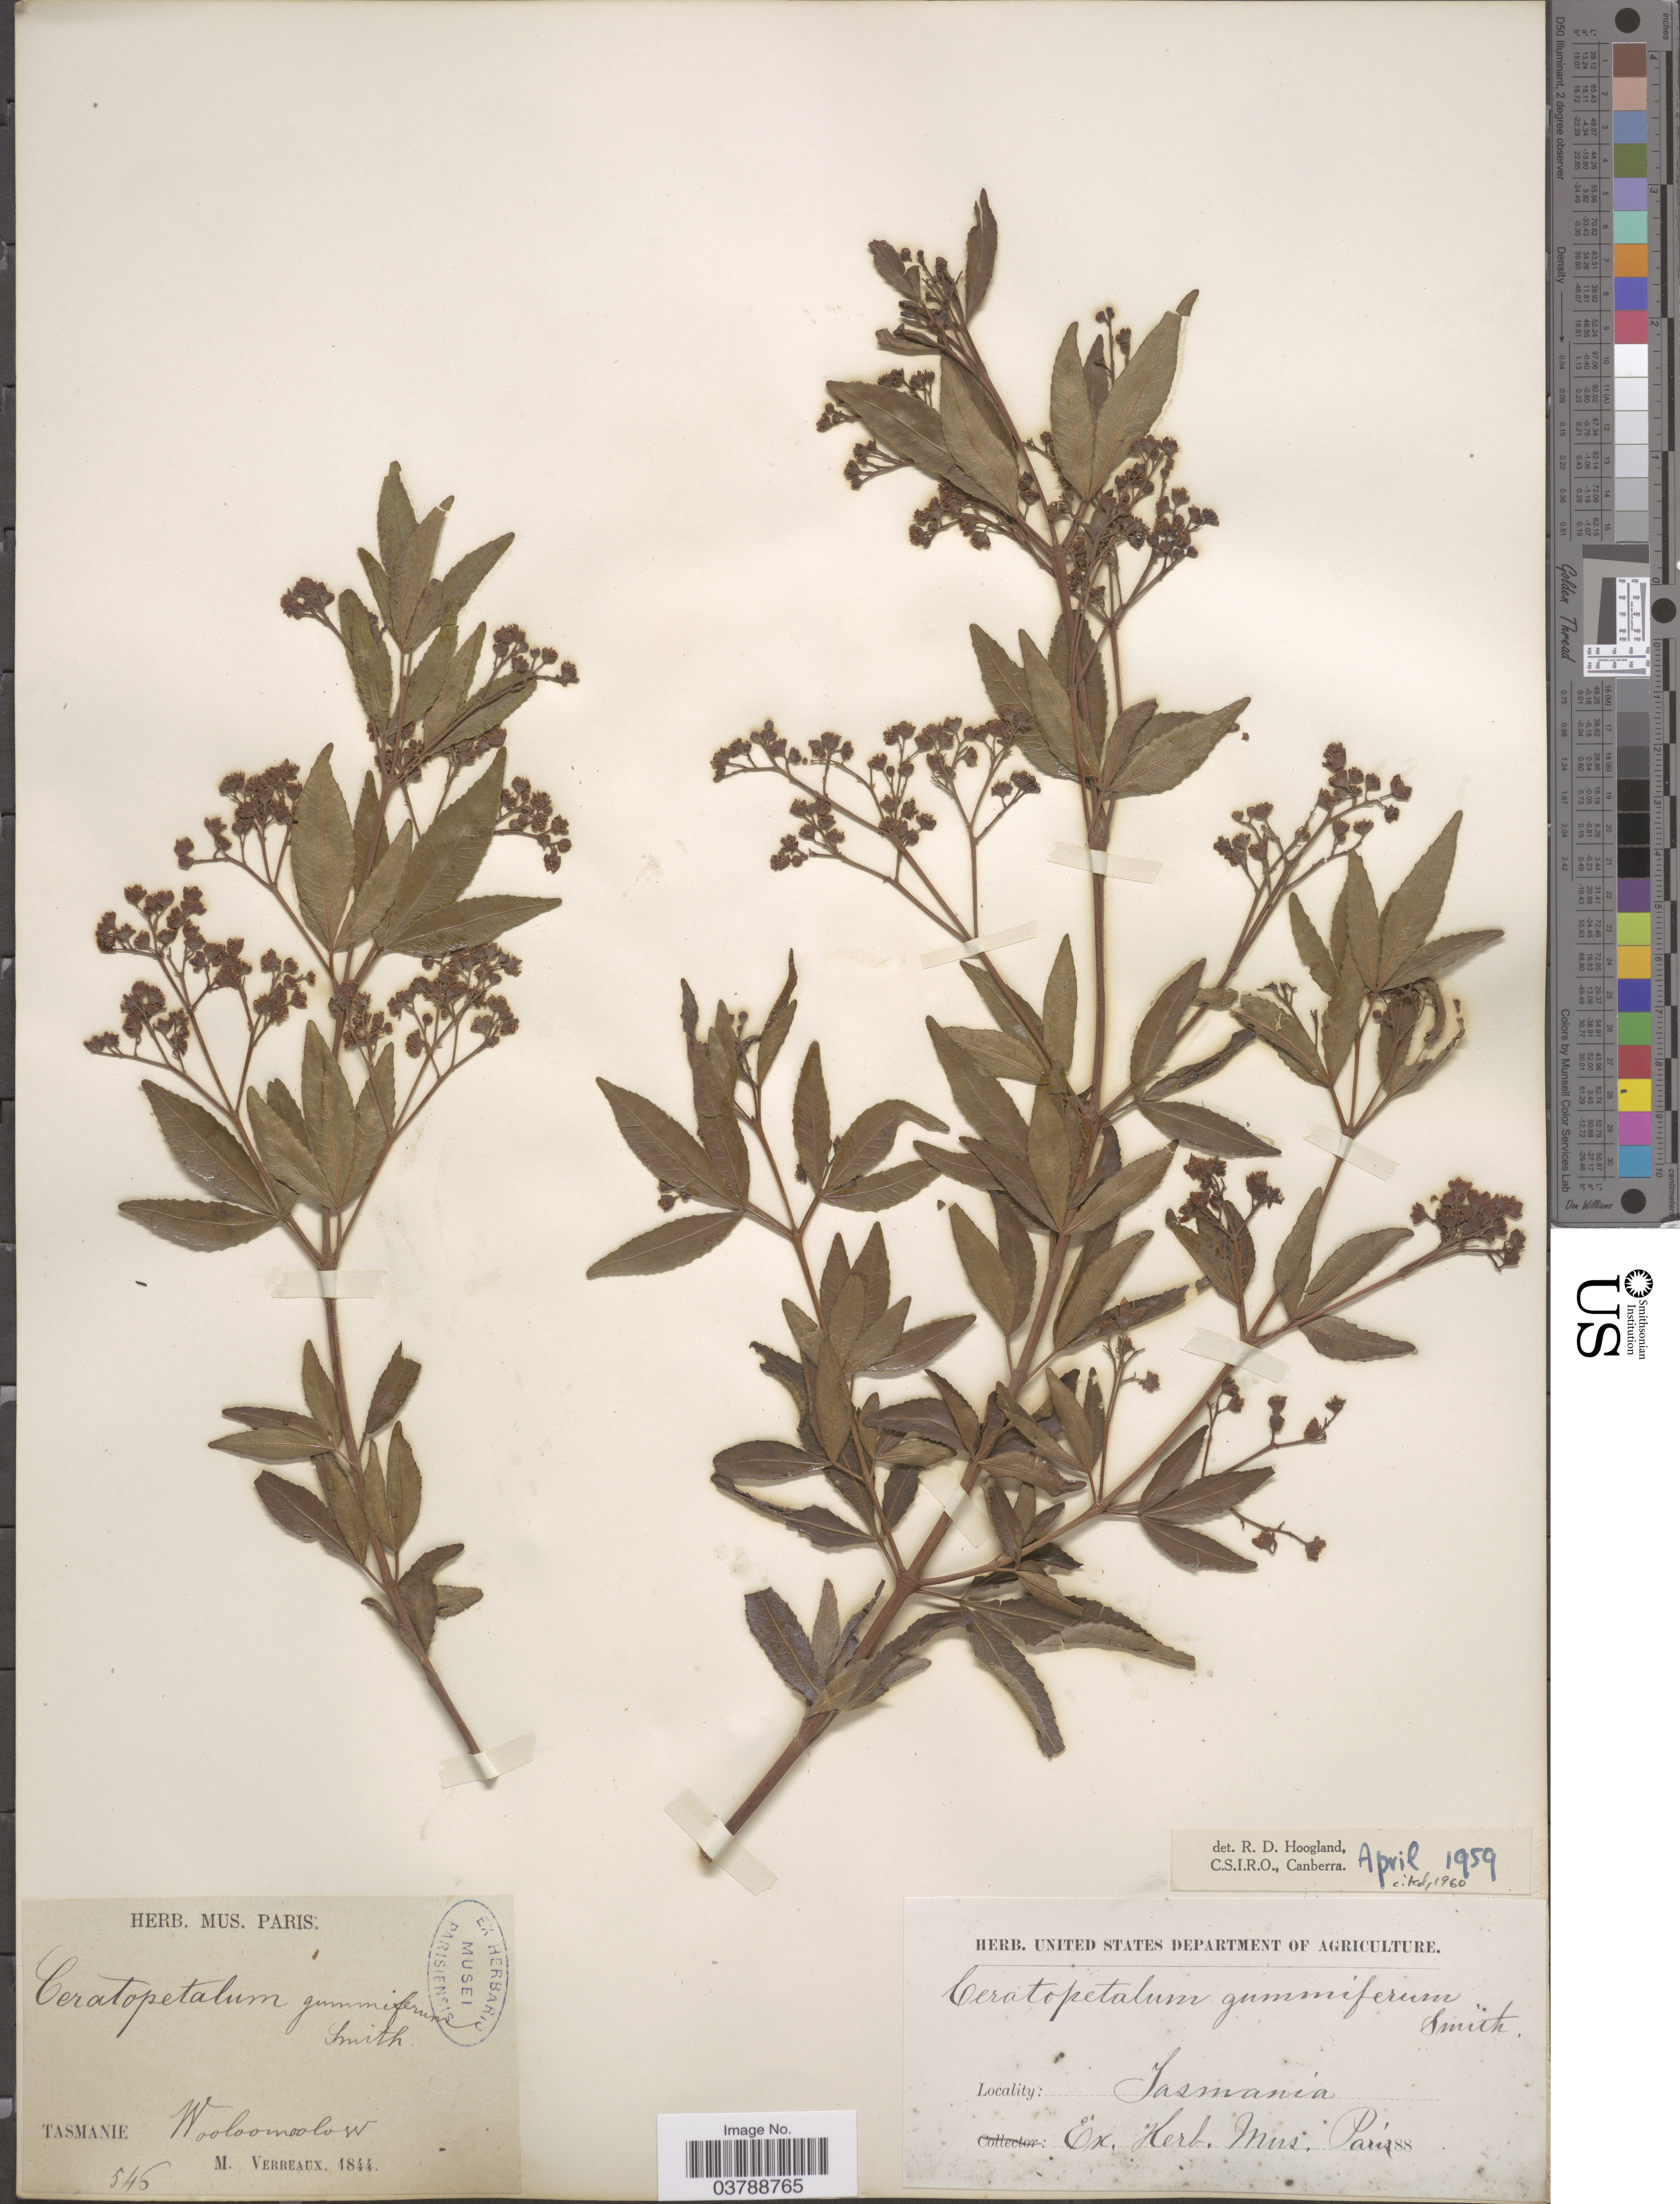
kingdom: Plantae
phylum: Tracheophyta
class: Magnoliopsida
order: Oxalidales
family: Cunoniaceae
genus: Ceratopetalum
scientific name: Ceratopetalum gummiferum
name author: Sm.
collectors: M. Verreaux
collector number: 546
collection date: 1844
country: Australia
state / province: Tasmania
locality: Tasmanie. Wooloomoolow.